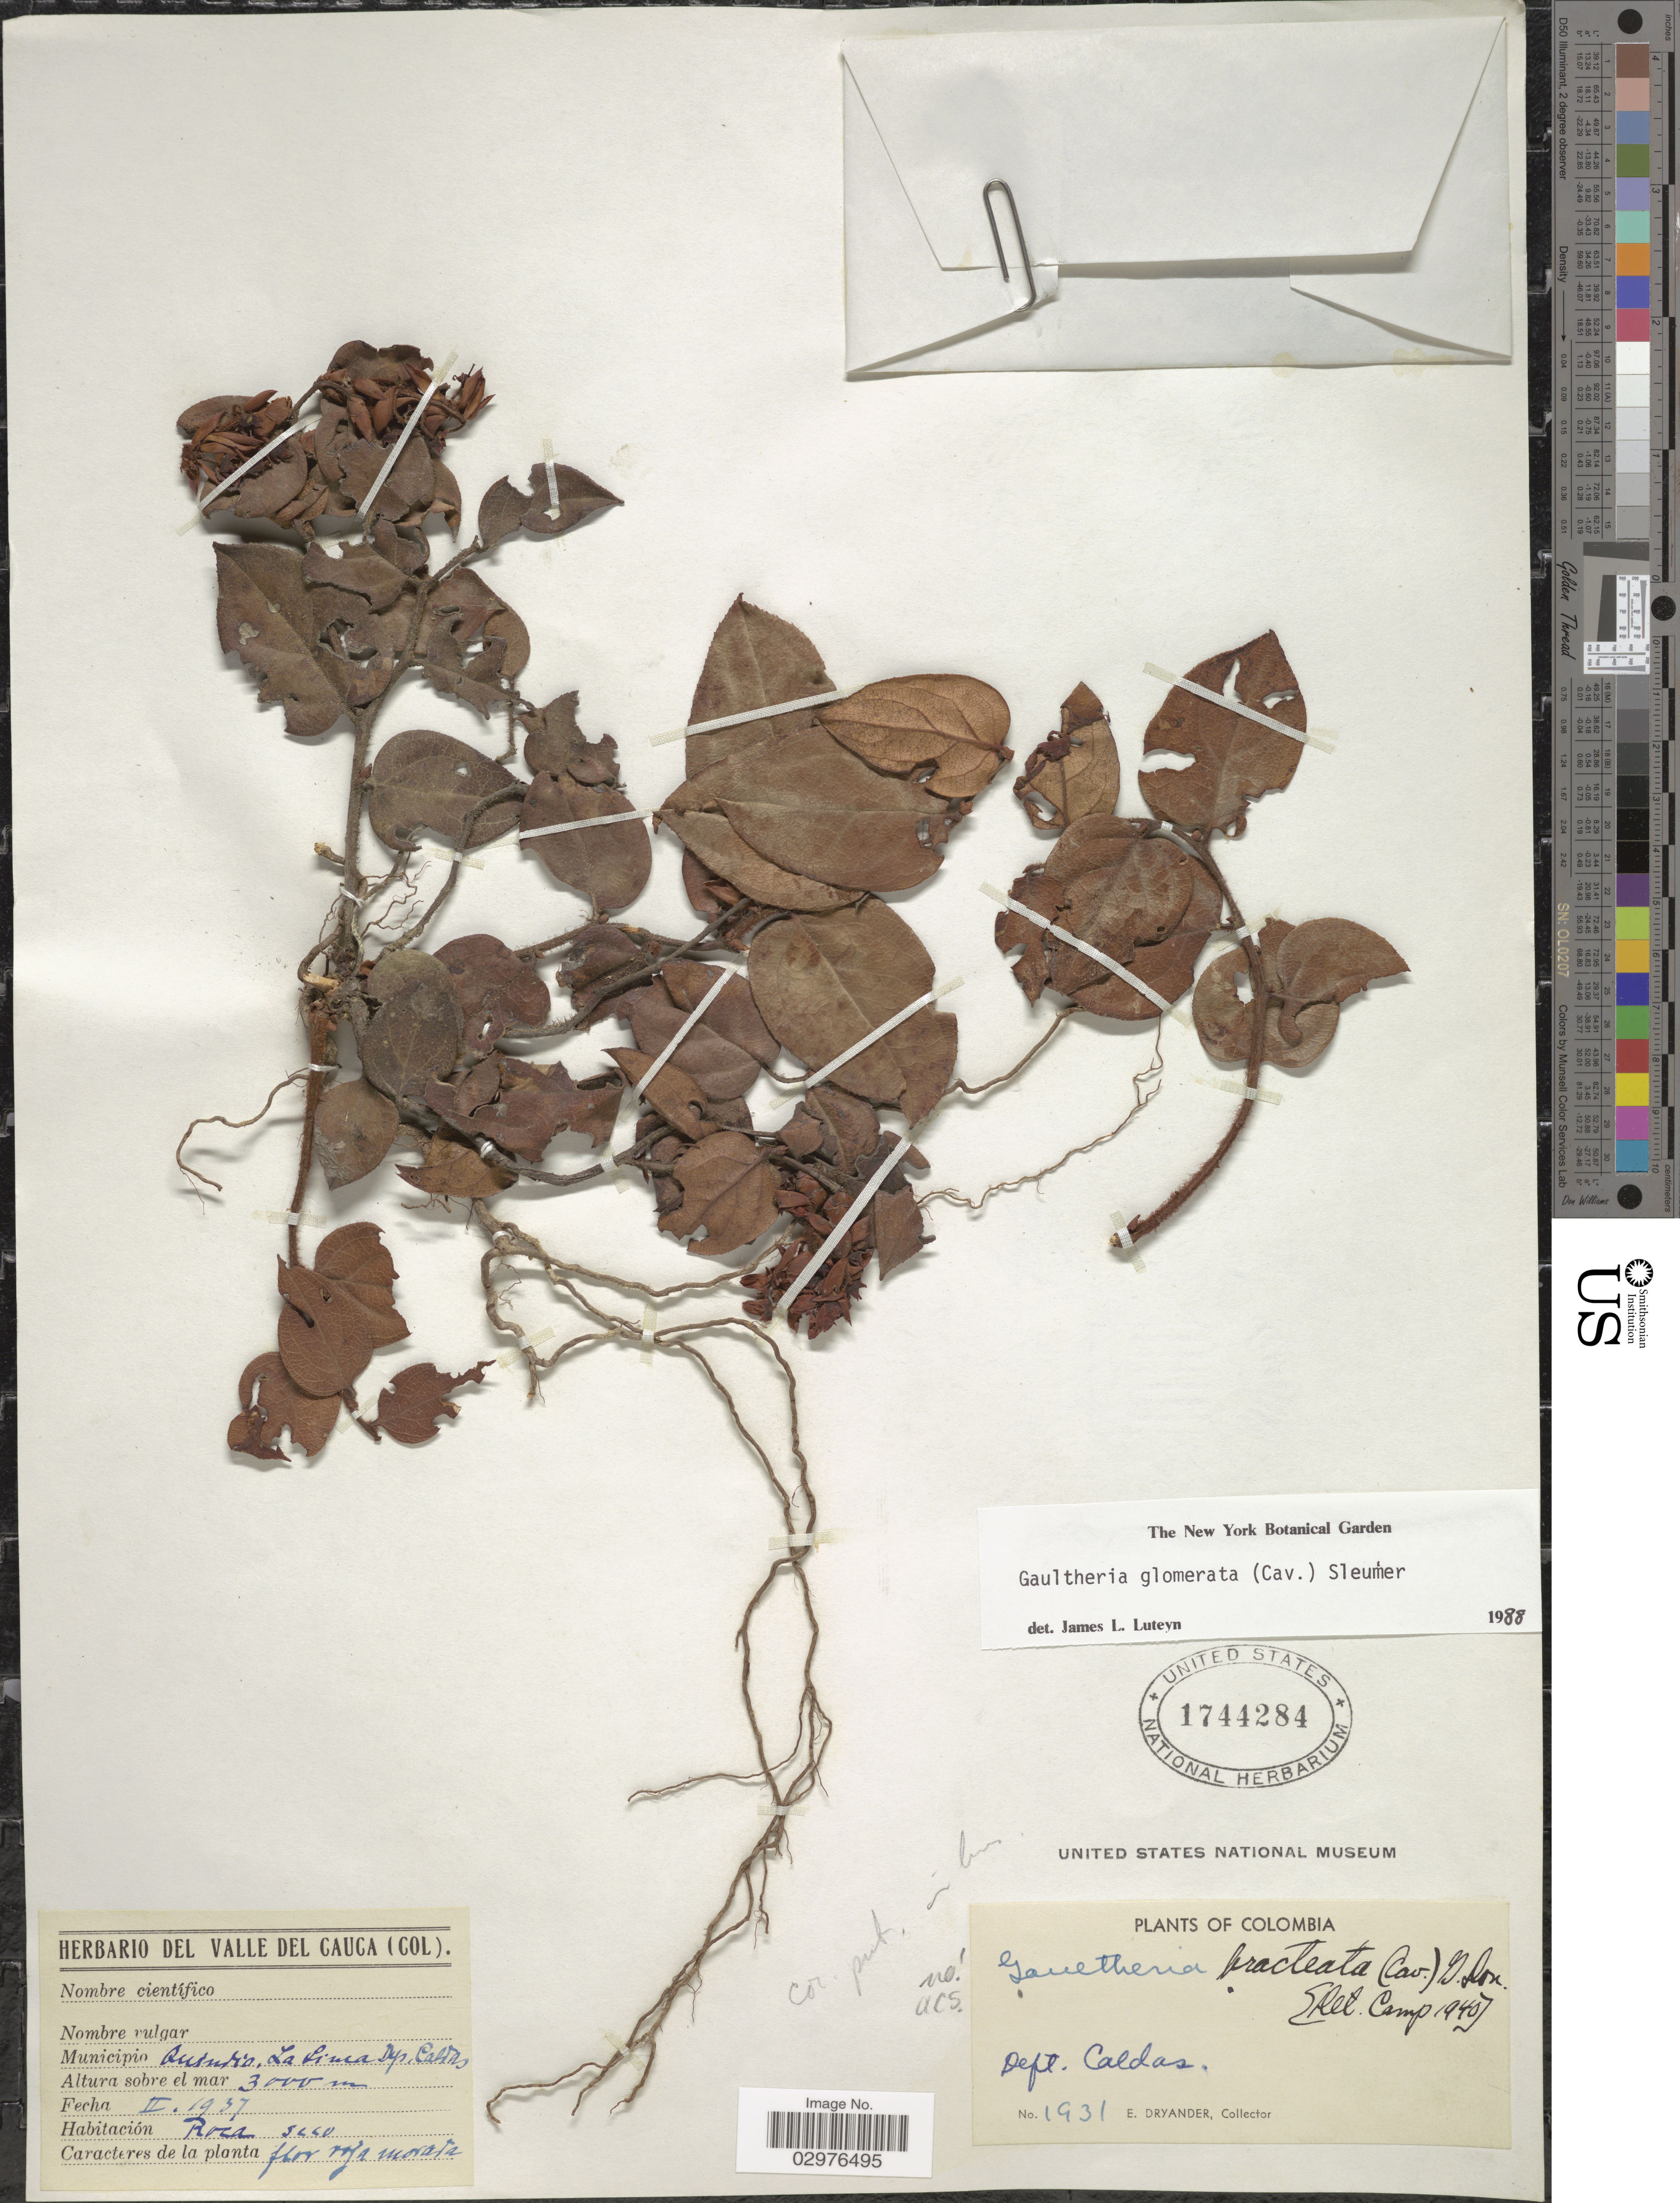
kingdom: Plantae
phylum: Tracheophyta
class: Magnoliopsida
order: Ericales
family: Ericaceae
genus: Gaultheria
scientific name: Gaultheria glomerata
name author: (Cav.) Sleumer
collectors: E. Dryander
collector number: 1931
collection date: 1937-02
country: Colombia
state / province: Caldas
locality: Dept. Caldas. Municipio Quindio, La Lima.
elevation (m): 3000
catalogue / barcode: US 1744284